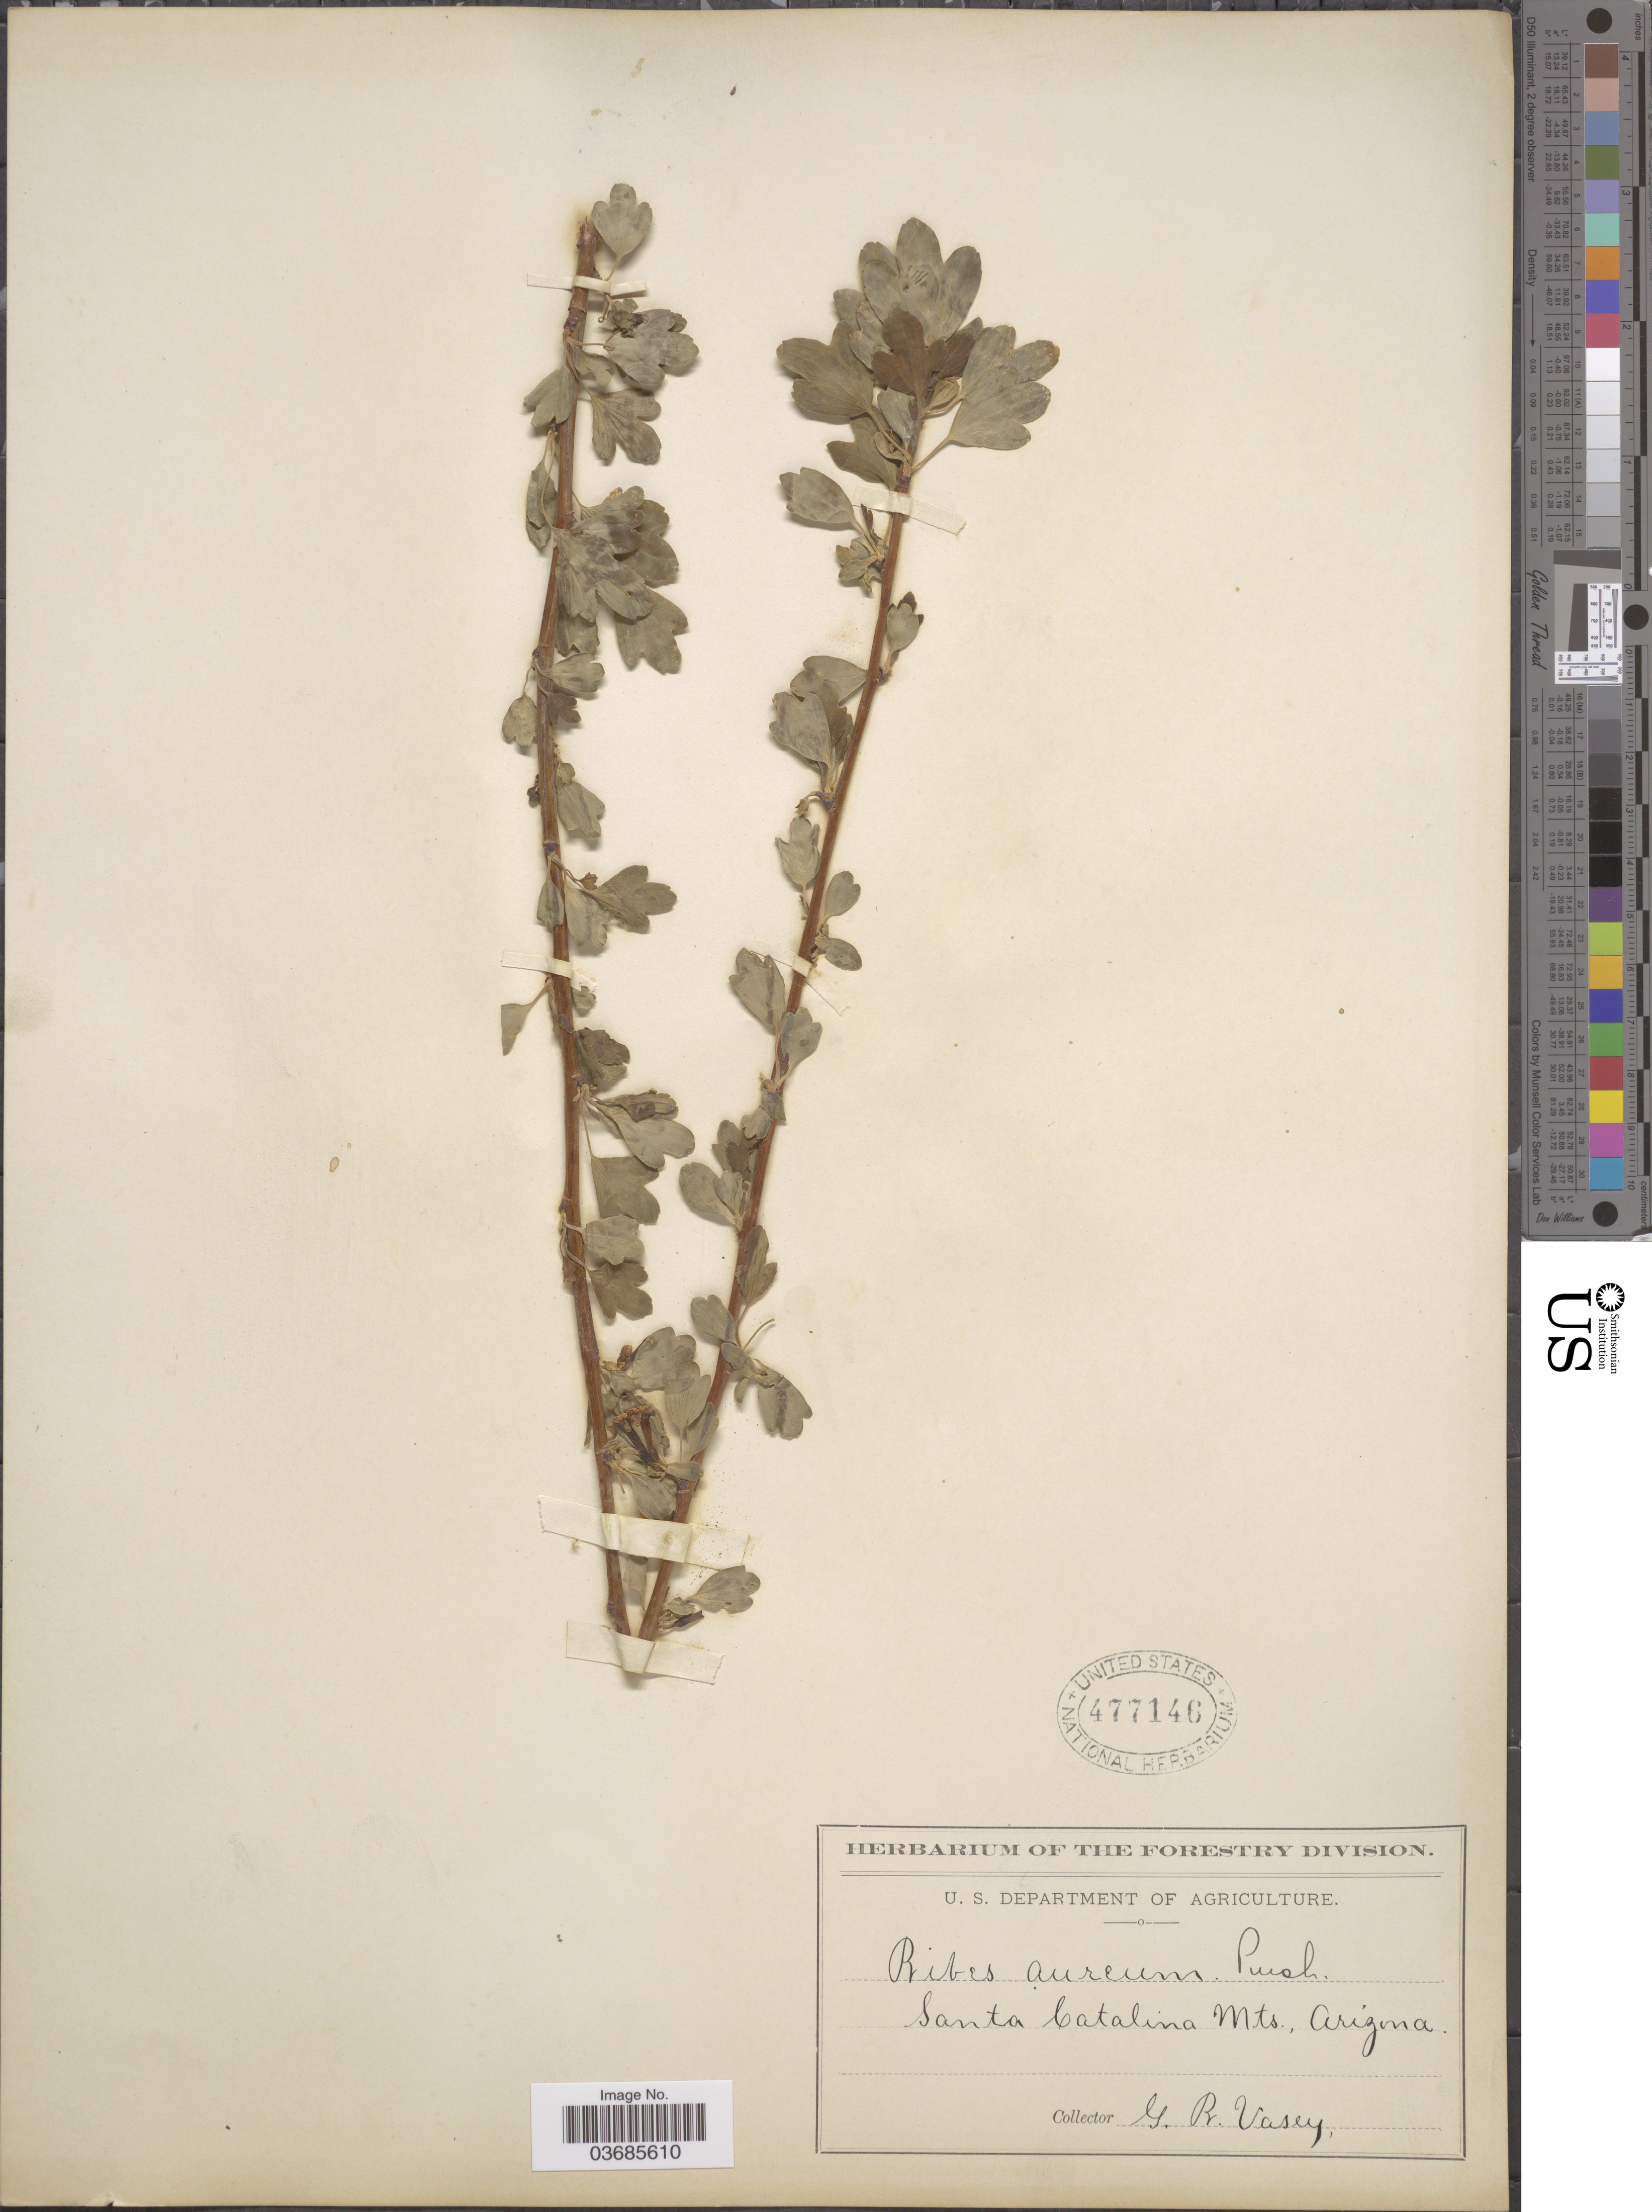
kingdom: Plantae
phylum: Tracheophyta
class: Magnoliopsida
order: Saxifragales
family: Grossulariaceae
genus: Ribes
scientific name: Ribes aureum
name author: Pursh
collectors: G. R. Vasey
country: United States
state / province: Arizona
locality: Santa Catalina Mts.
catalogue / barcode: US 477146